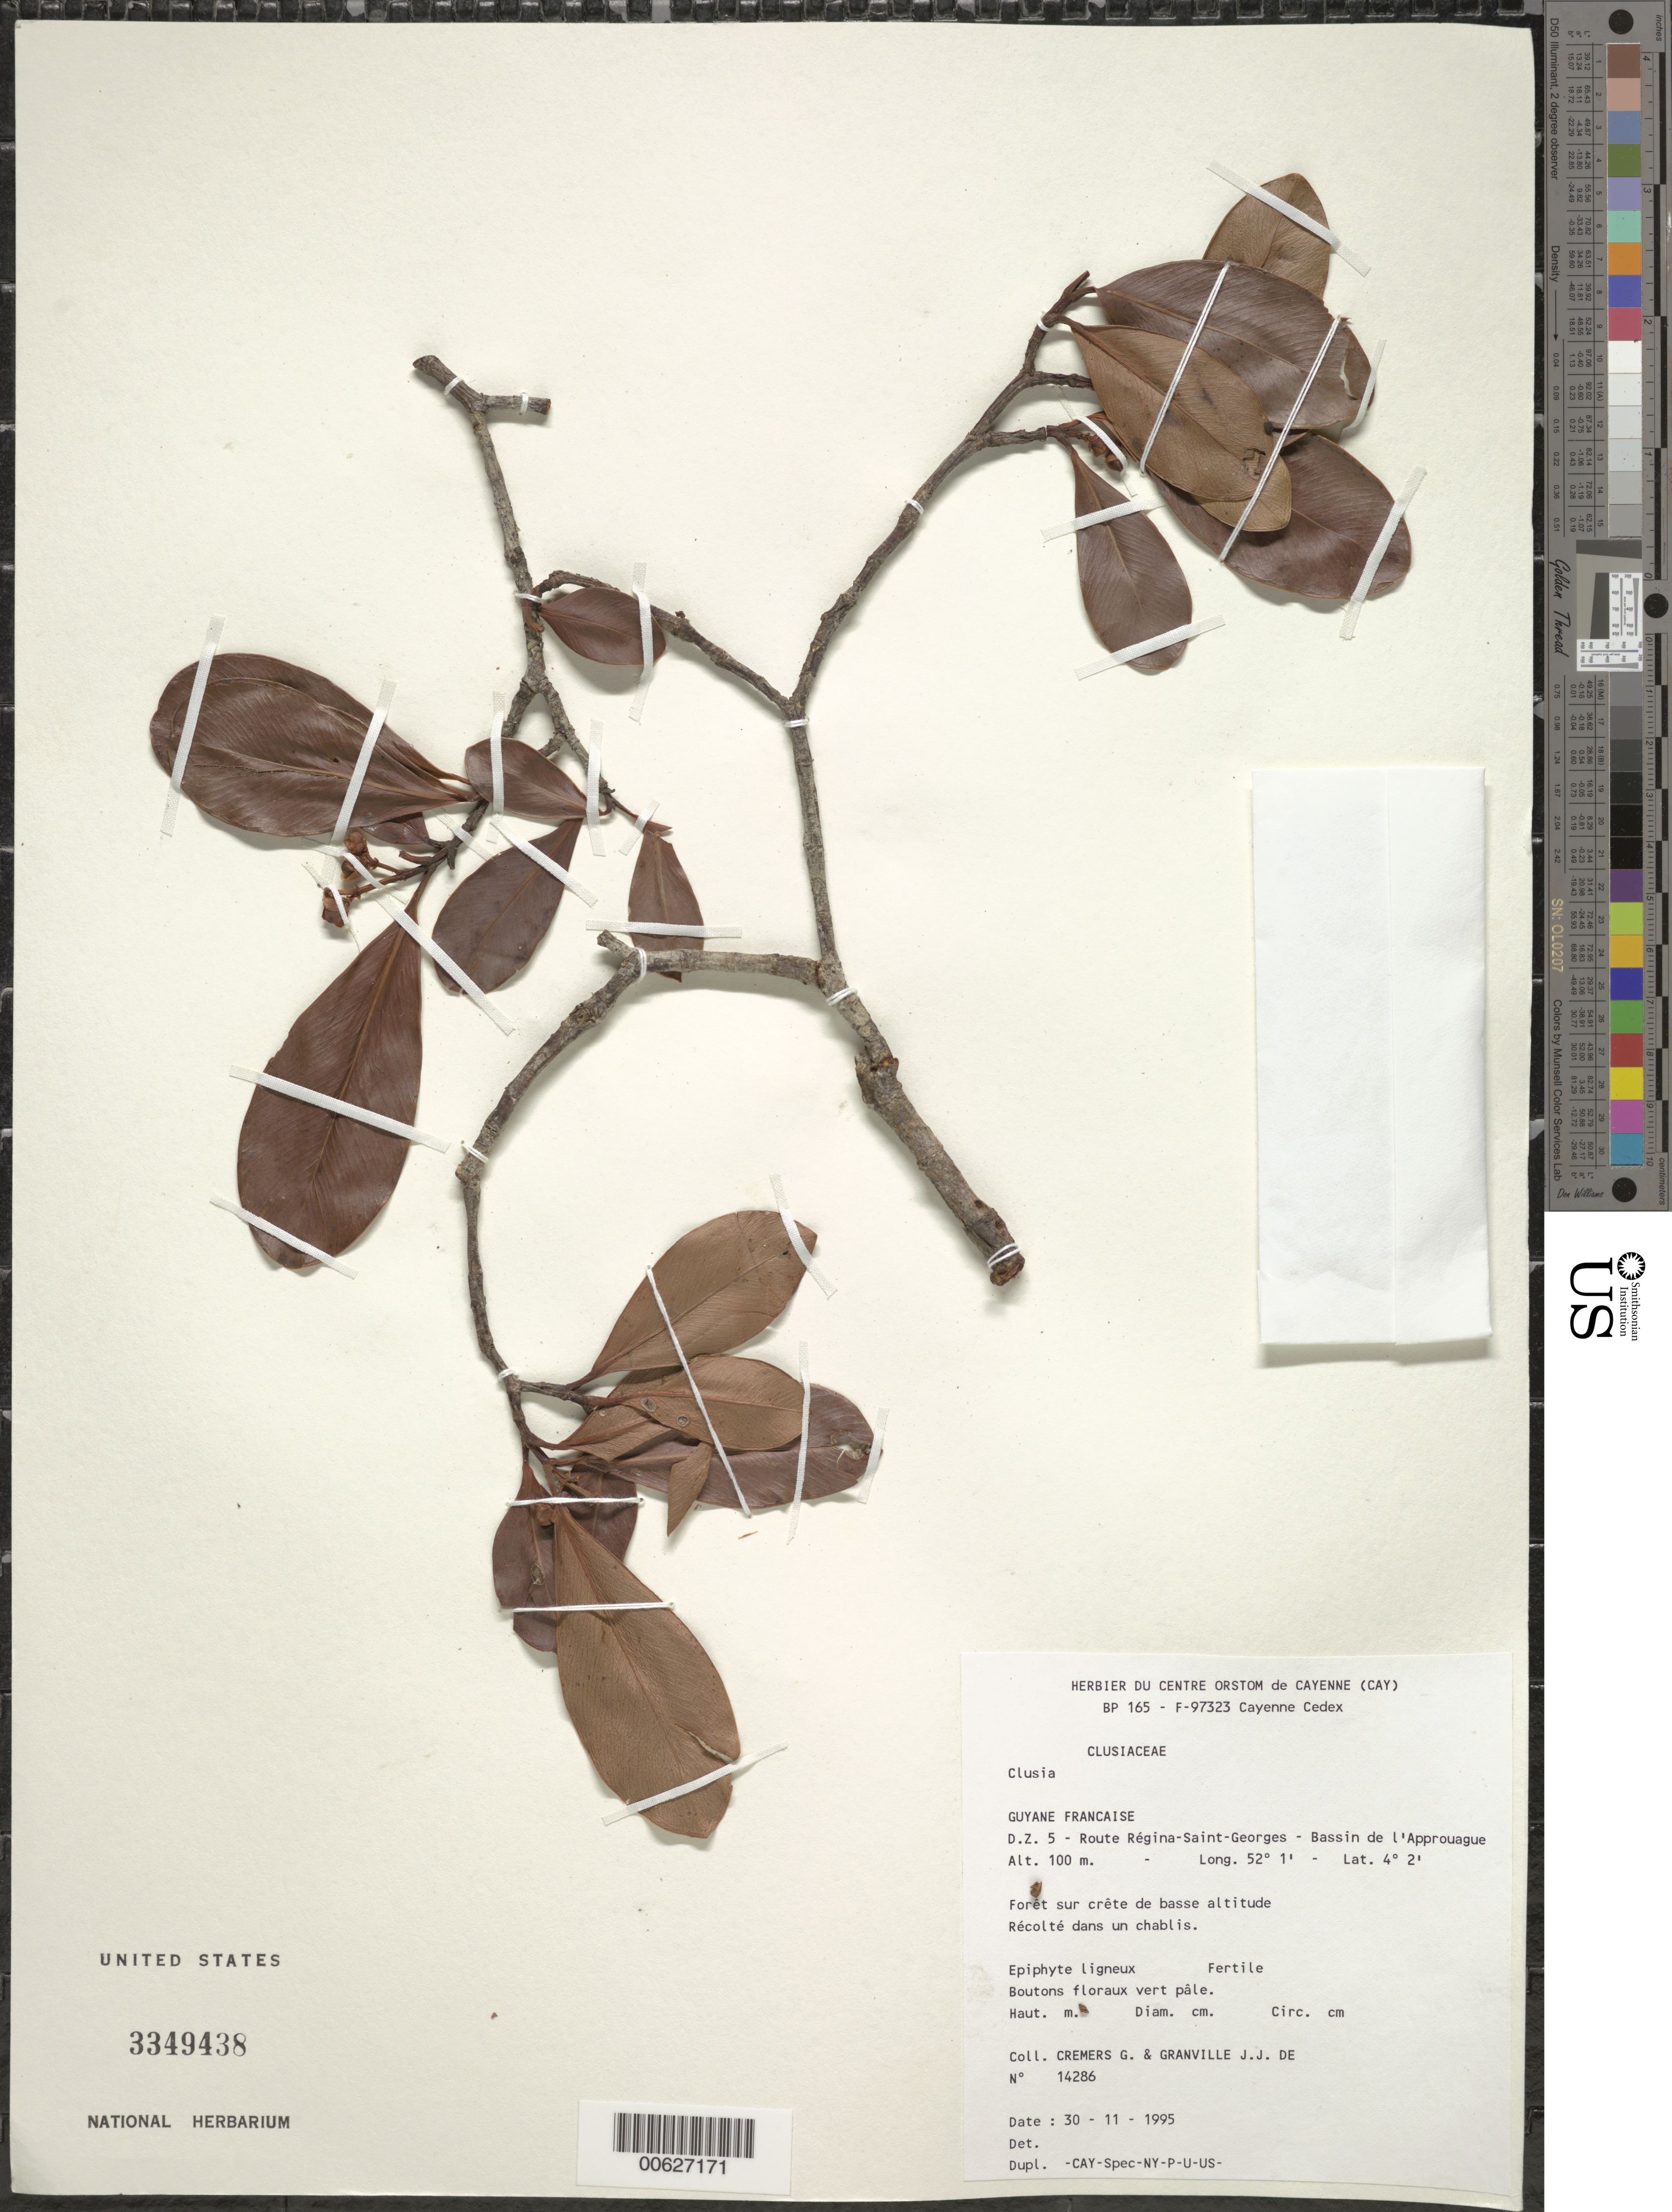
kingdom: Plantae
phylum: Tracheophyta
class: Magnoliopsida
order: Malpighiales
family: Clusiaceae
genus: Clusia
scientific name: Clusia sp.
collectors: G. Cremers & J.-J. de Granville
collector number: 14286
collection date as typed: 30-Nov-95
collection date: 1995-11-30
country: French Guiana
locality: Route Regina-Saint-Georges, D.Z. 5, Bassin de l'Approuague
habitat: Foret sur crete de basse altitude. Recolete dans un chablis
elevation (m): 100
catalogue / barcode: US 3349438